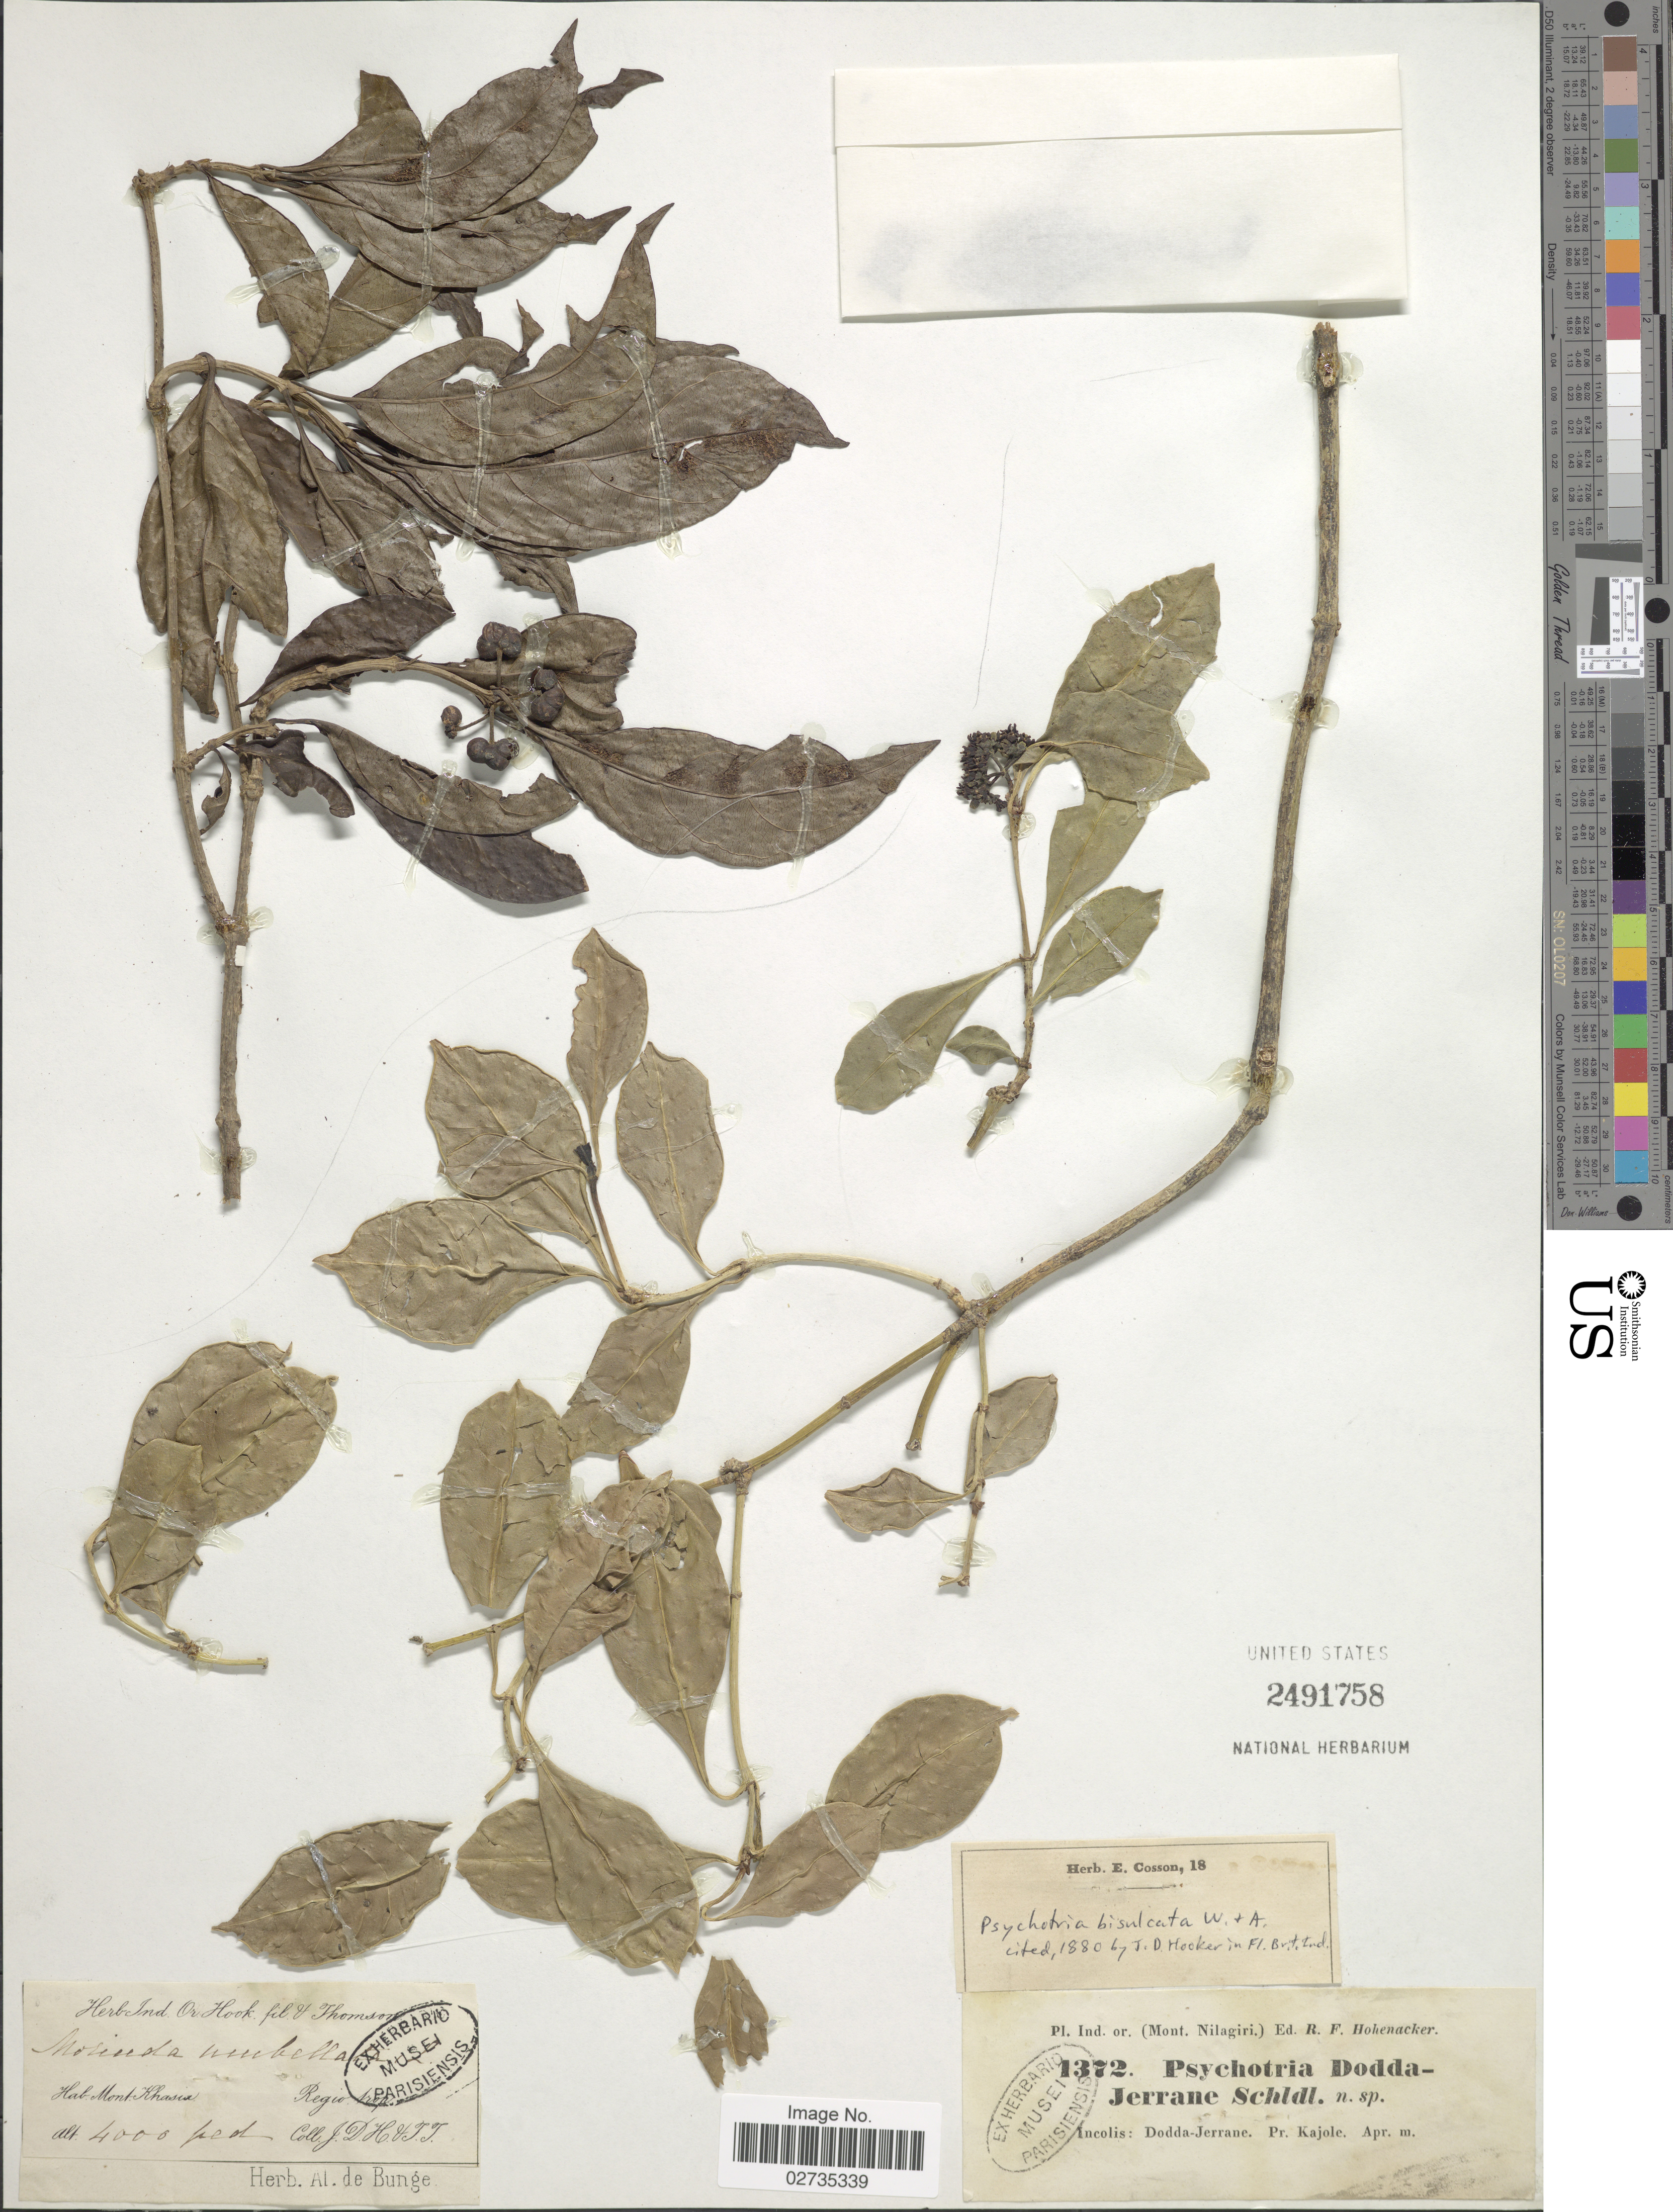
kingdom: Plantae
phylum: Tracheophyta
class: Magnoliopsida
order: Gentianales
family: Rubiaceae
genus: Psychotria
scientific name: Psychotria bisulcata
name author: Wight & Arn.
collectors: J. D. Hooker & T. Thomson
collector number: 1372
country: India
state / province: Meghalaya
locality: Mont Khasia, Incolis: Dodda-Jerrane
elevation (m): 1219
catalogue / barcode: US 2491758